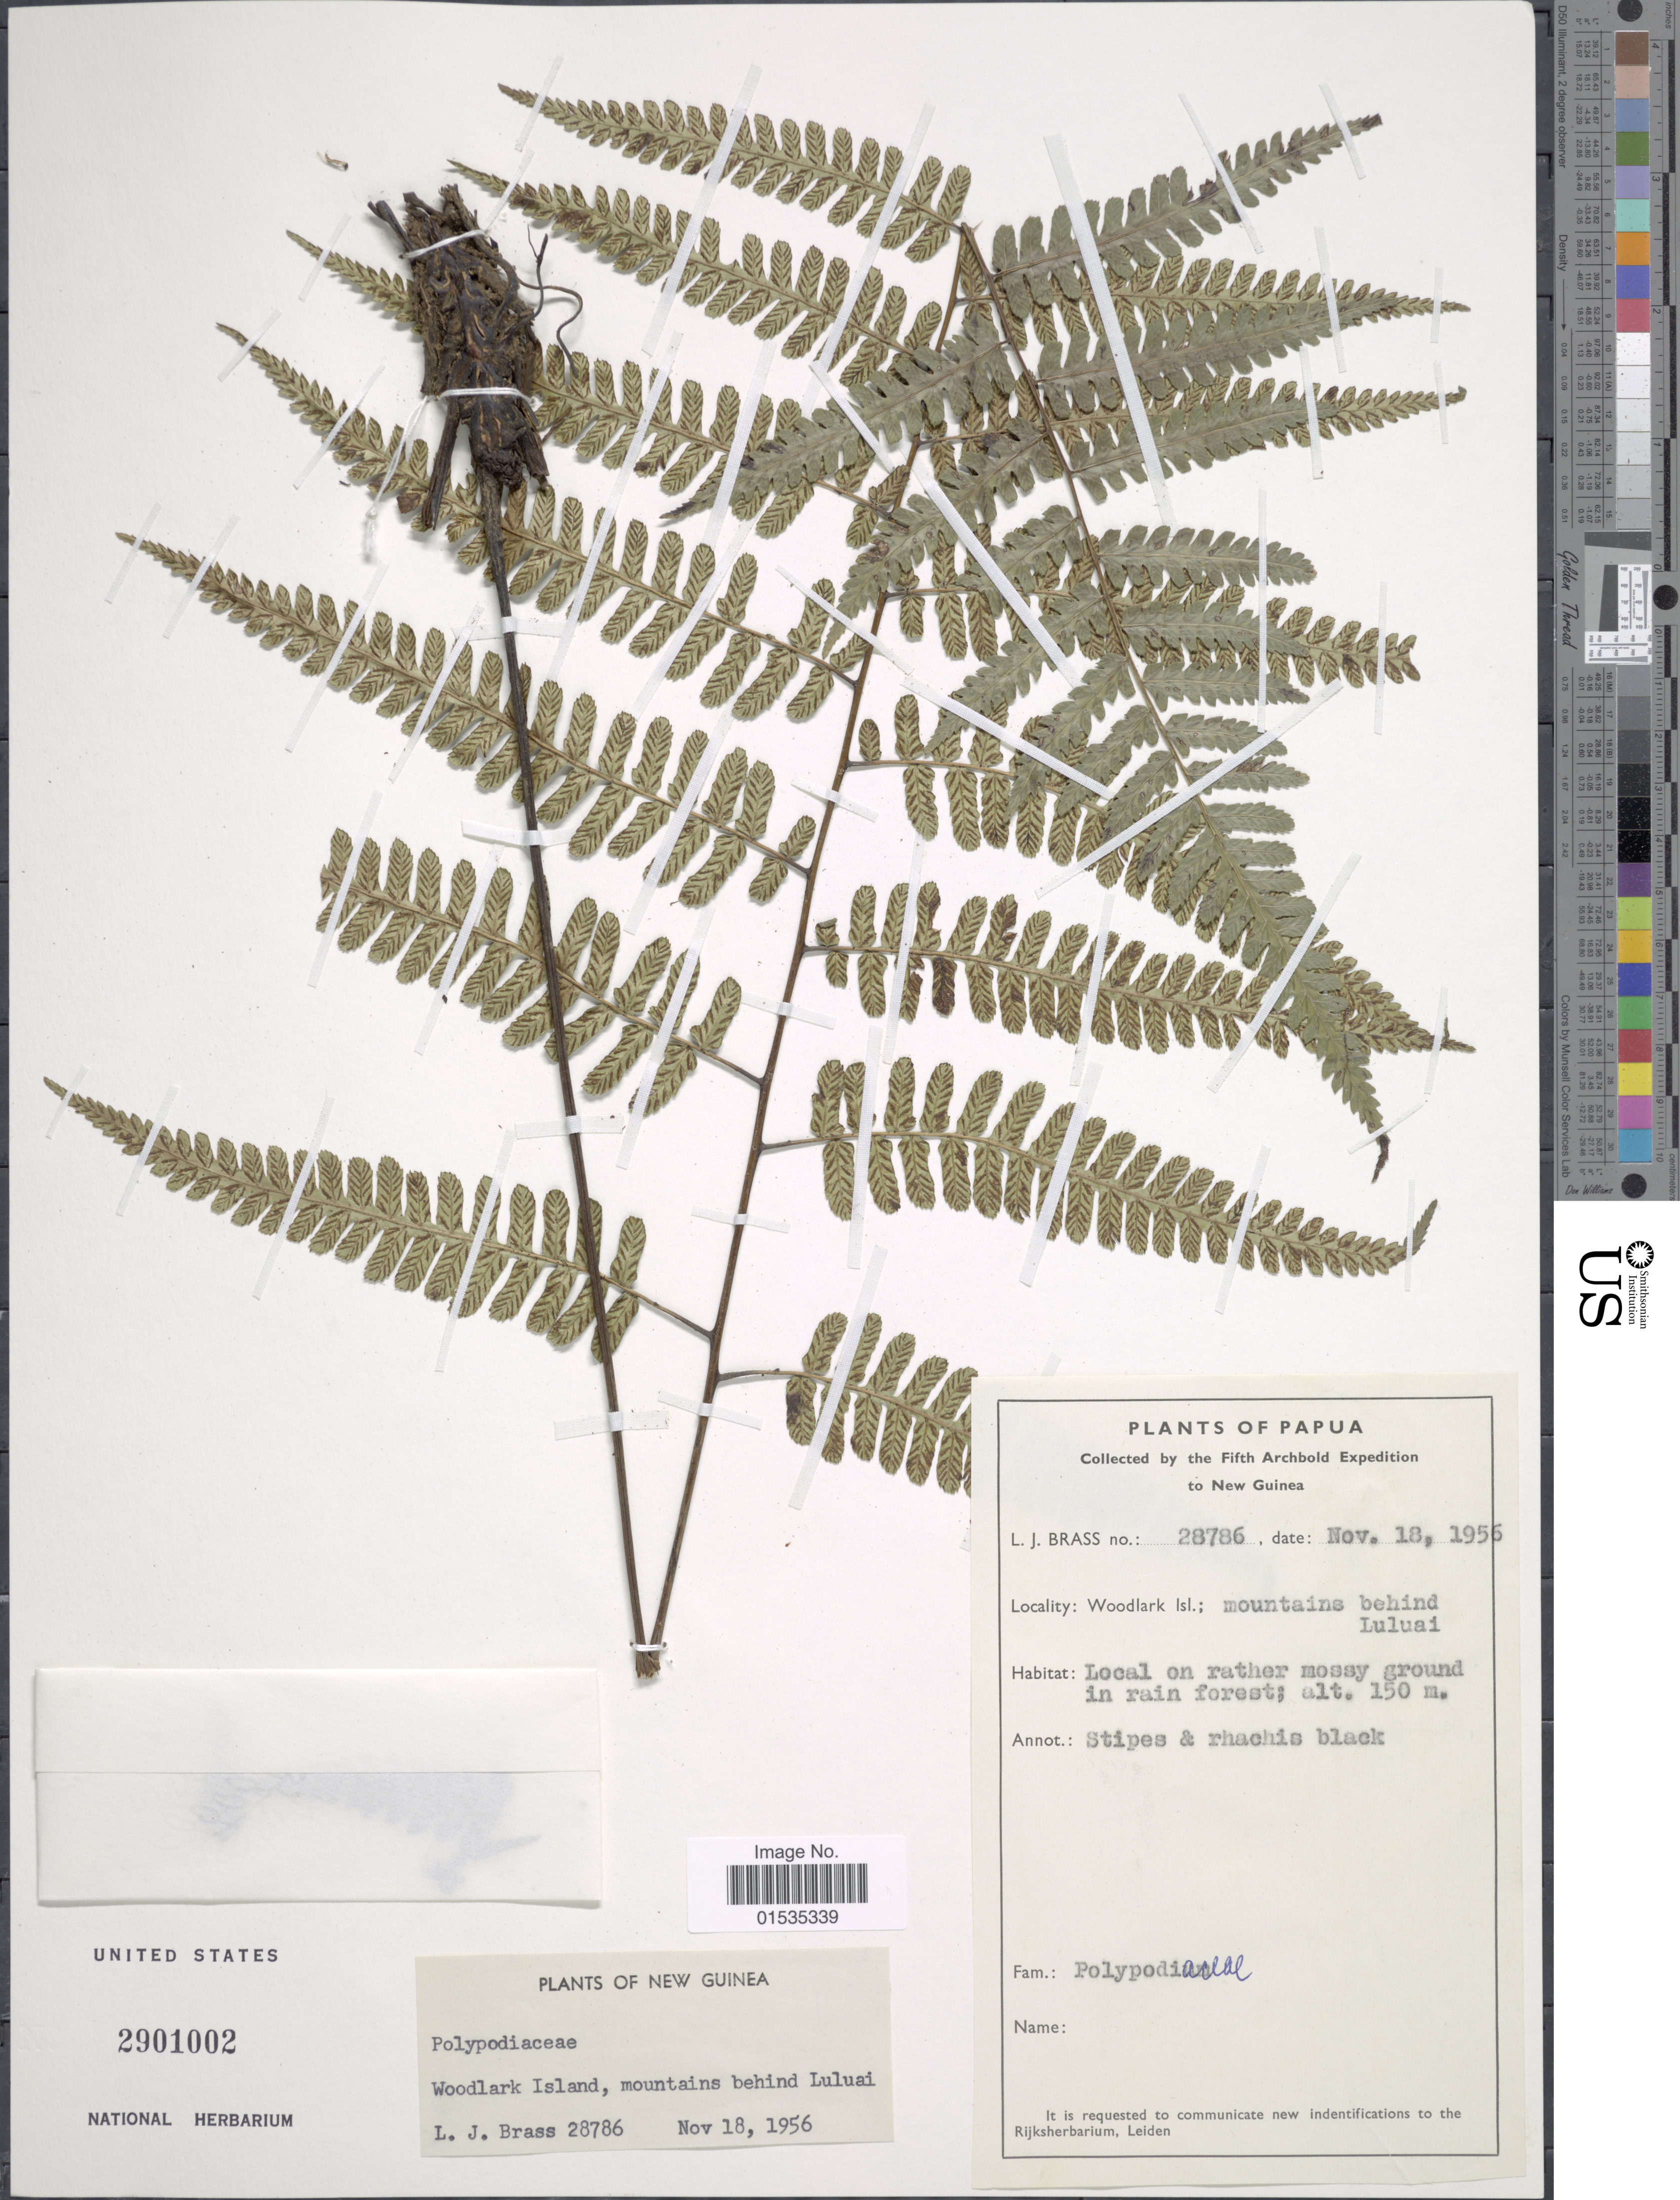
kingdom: Plantae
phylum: Tracheophyta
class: Polypodiopsida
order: Polypodiales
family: Athyriaceae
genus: Diplazium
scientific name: Diplazium sp.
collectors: L. J. Brass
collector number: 28786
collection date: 1956-11-18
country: Papua New Guinea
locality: Woodlark Isl., Mountains Behind Luluai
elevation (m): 150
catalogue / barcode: US 2901002